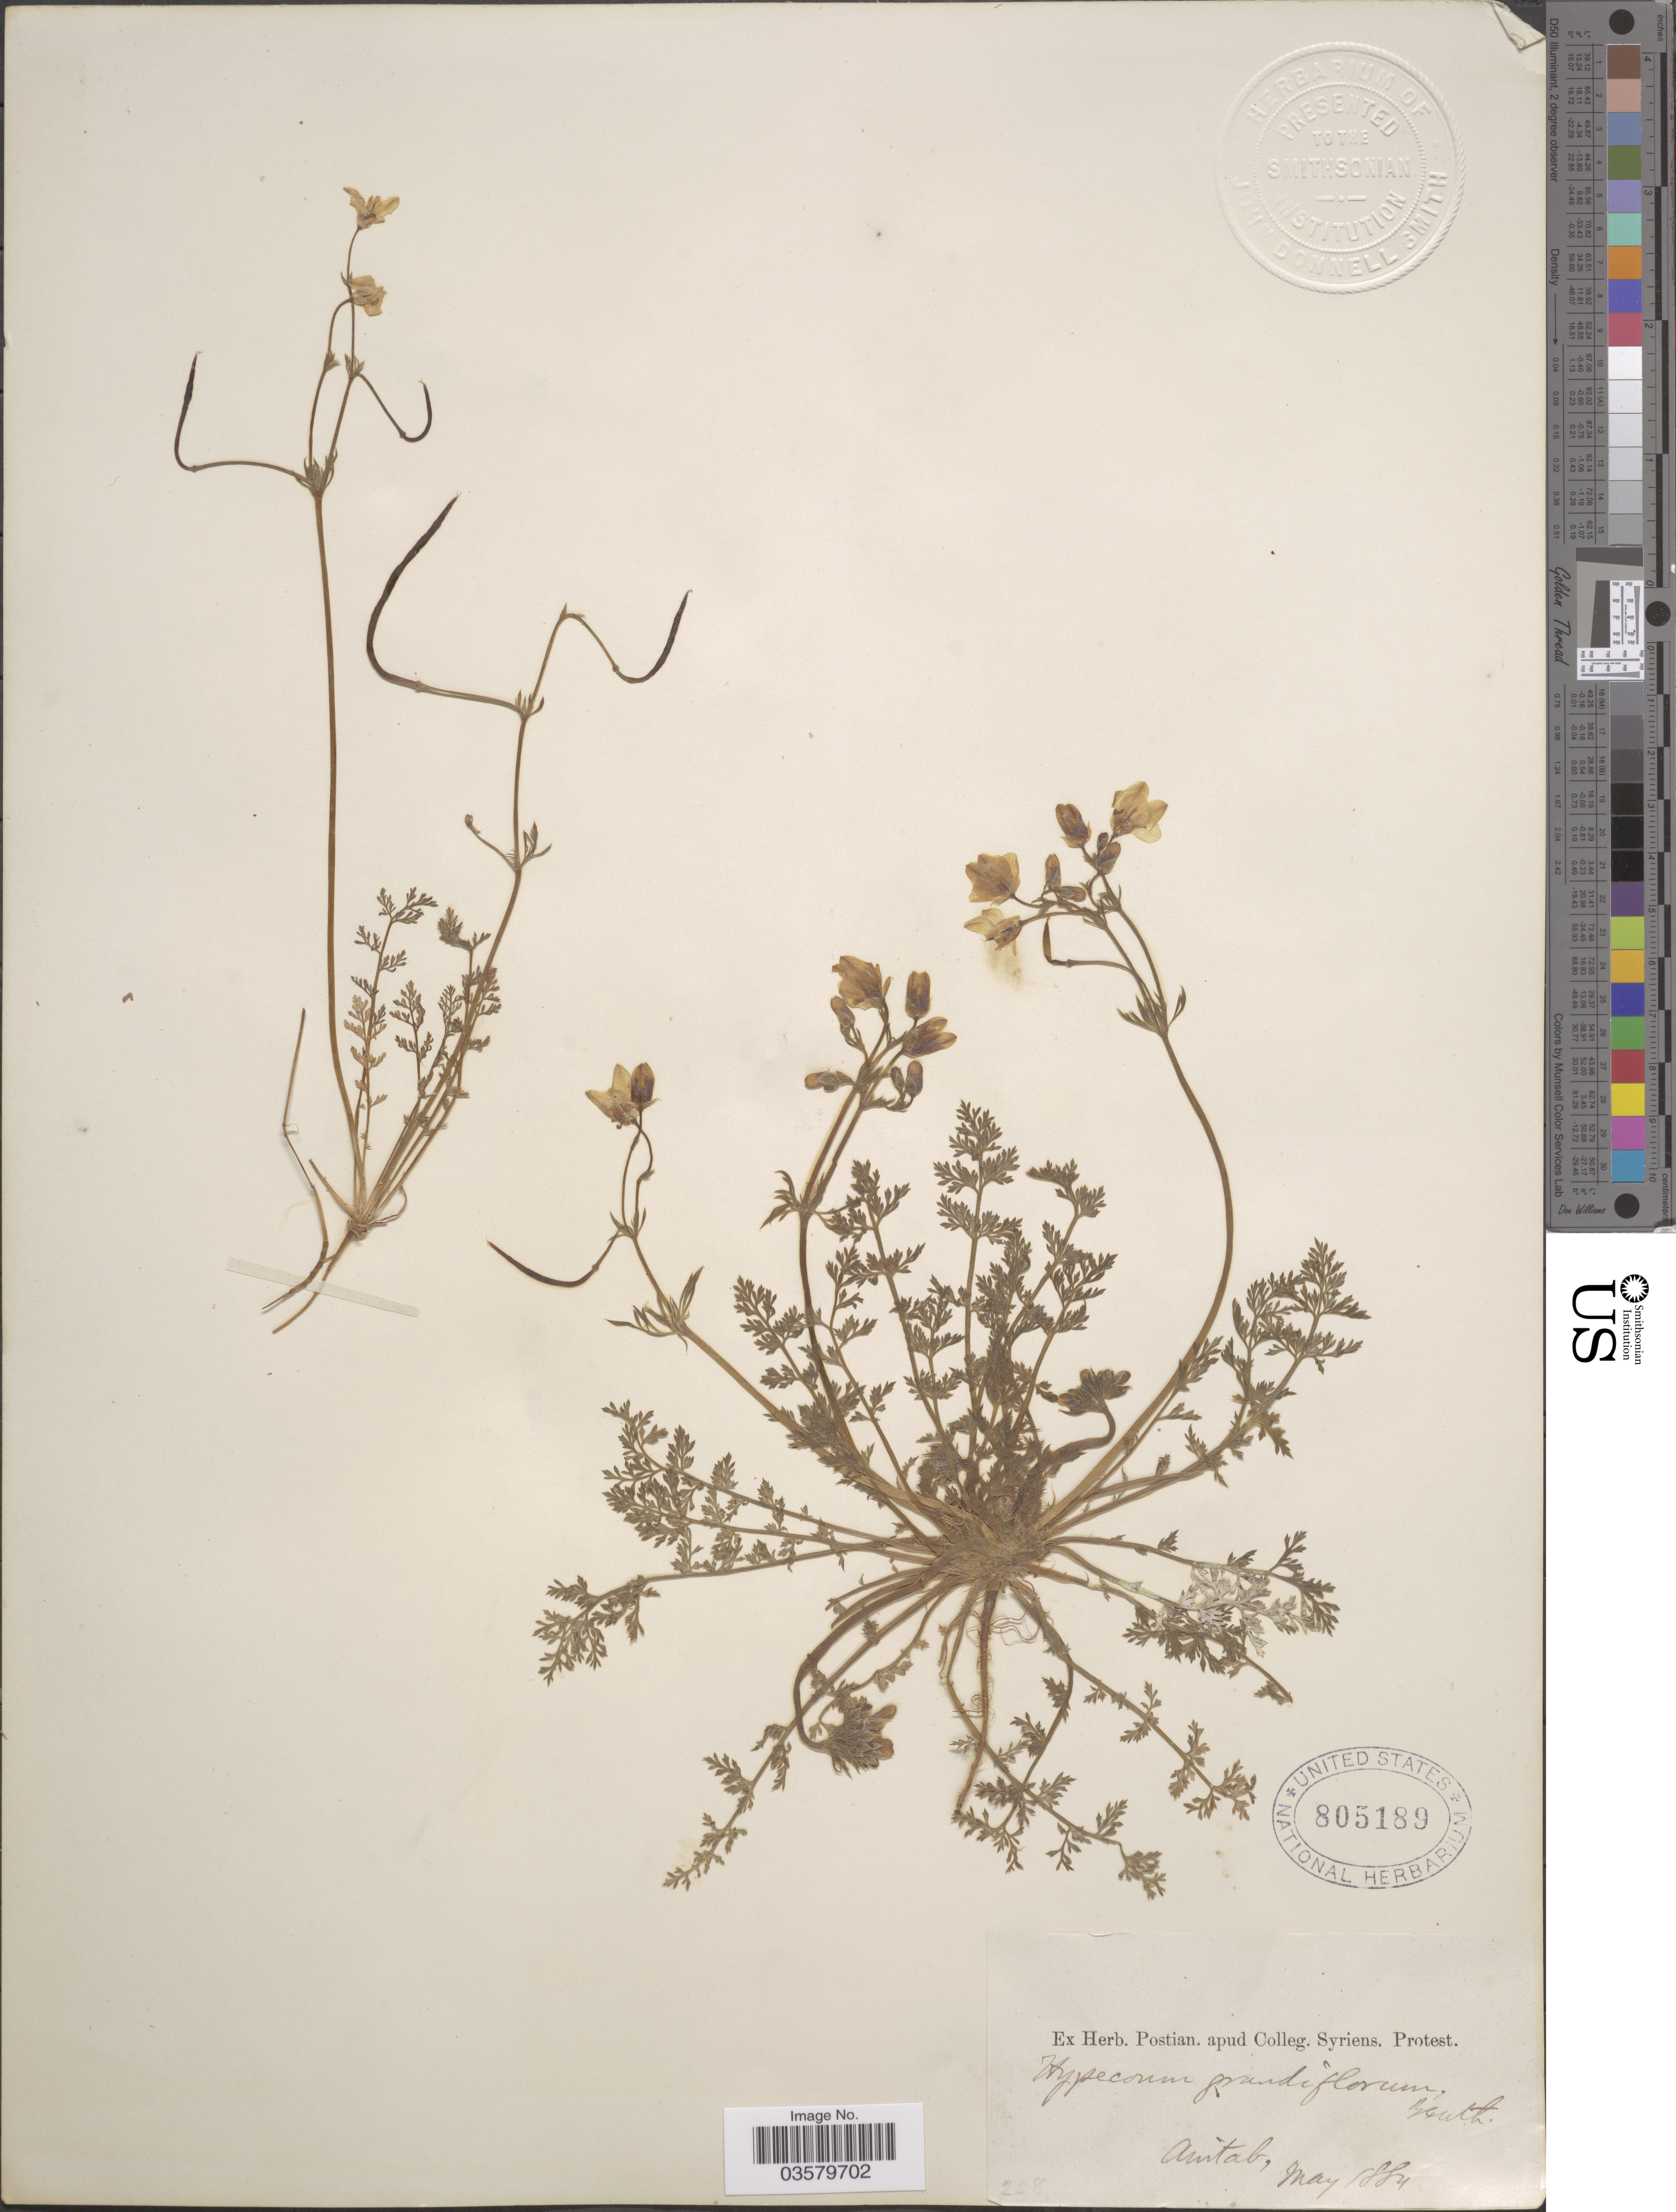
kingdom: Plantae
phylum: Tracheophyta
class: Magnoliopsida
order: Ranunculales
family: Papaveraceae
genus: Hypecoum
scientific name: Hypecoum grandiflorum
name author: Benth.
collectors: ex herb. Postian. apud Colleg. Syriens. Protest. USE "Fannie P. A. Shepard" (10308853) AS PRIMARY COLLECTOR INSTEAD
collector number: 208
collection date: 1884-05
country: Syria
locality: Aintab.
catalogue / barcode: US 805189